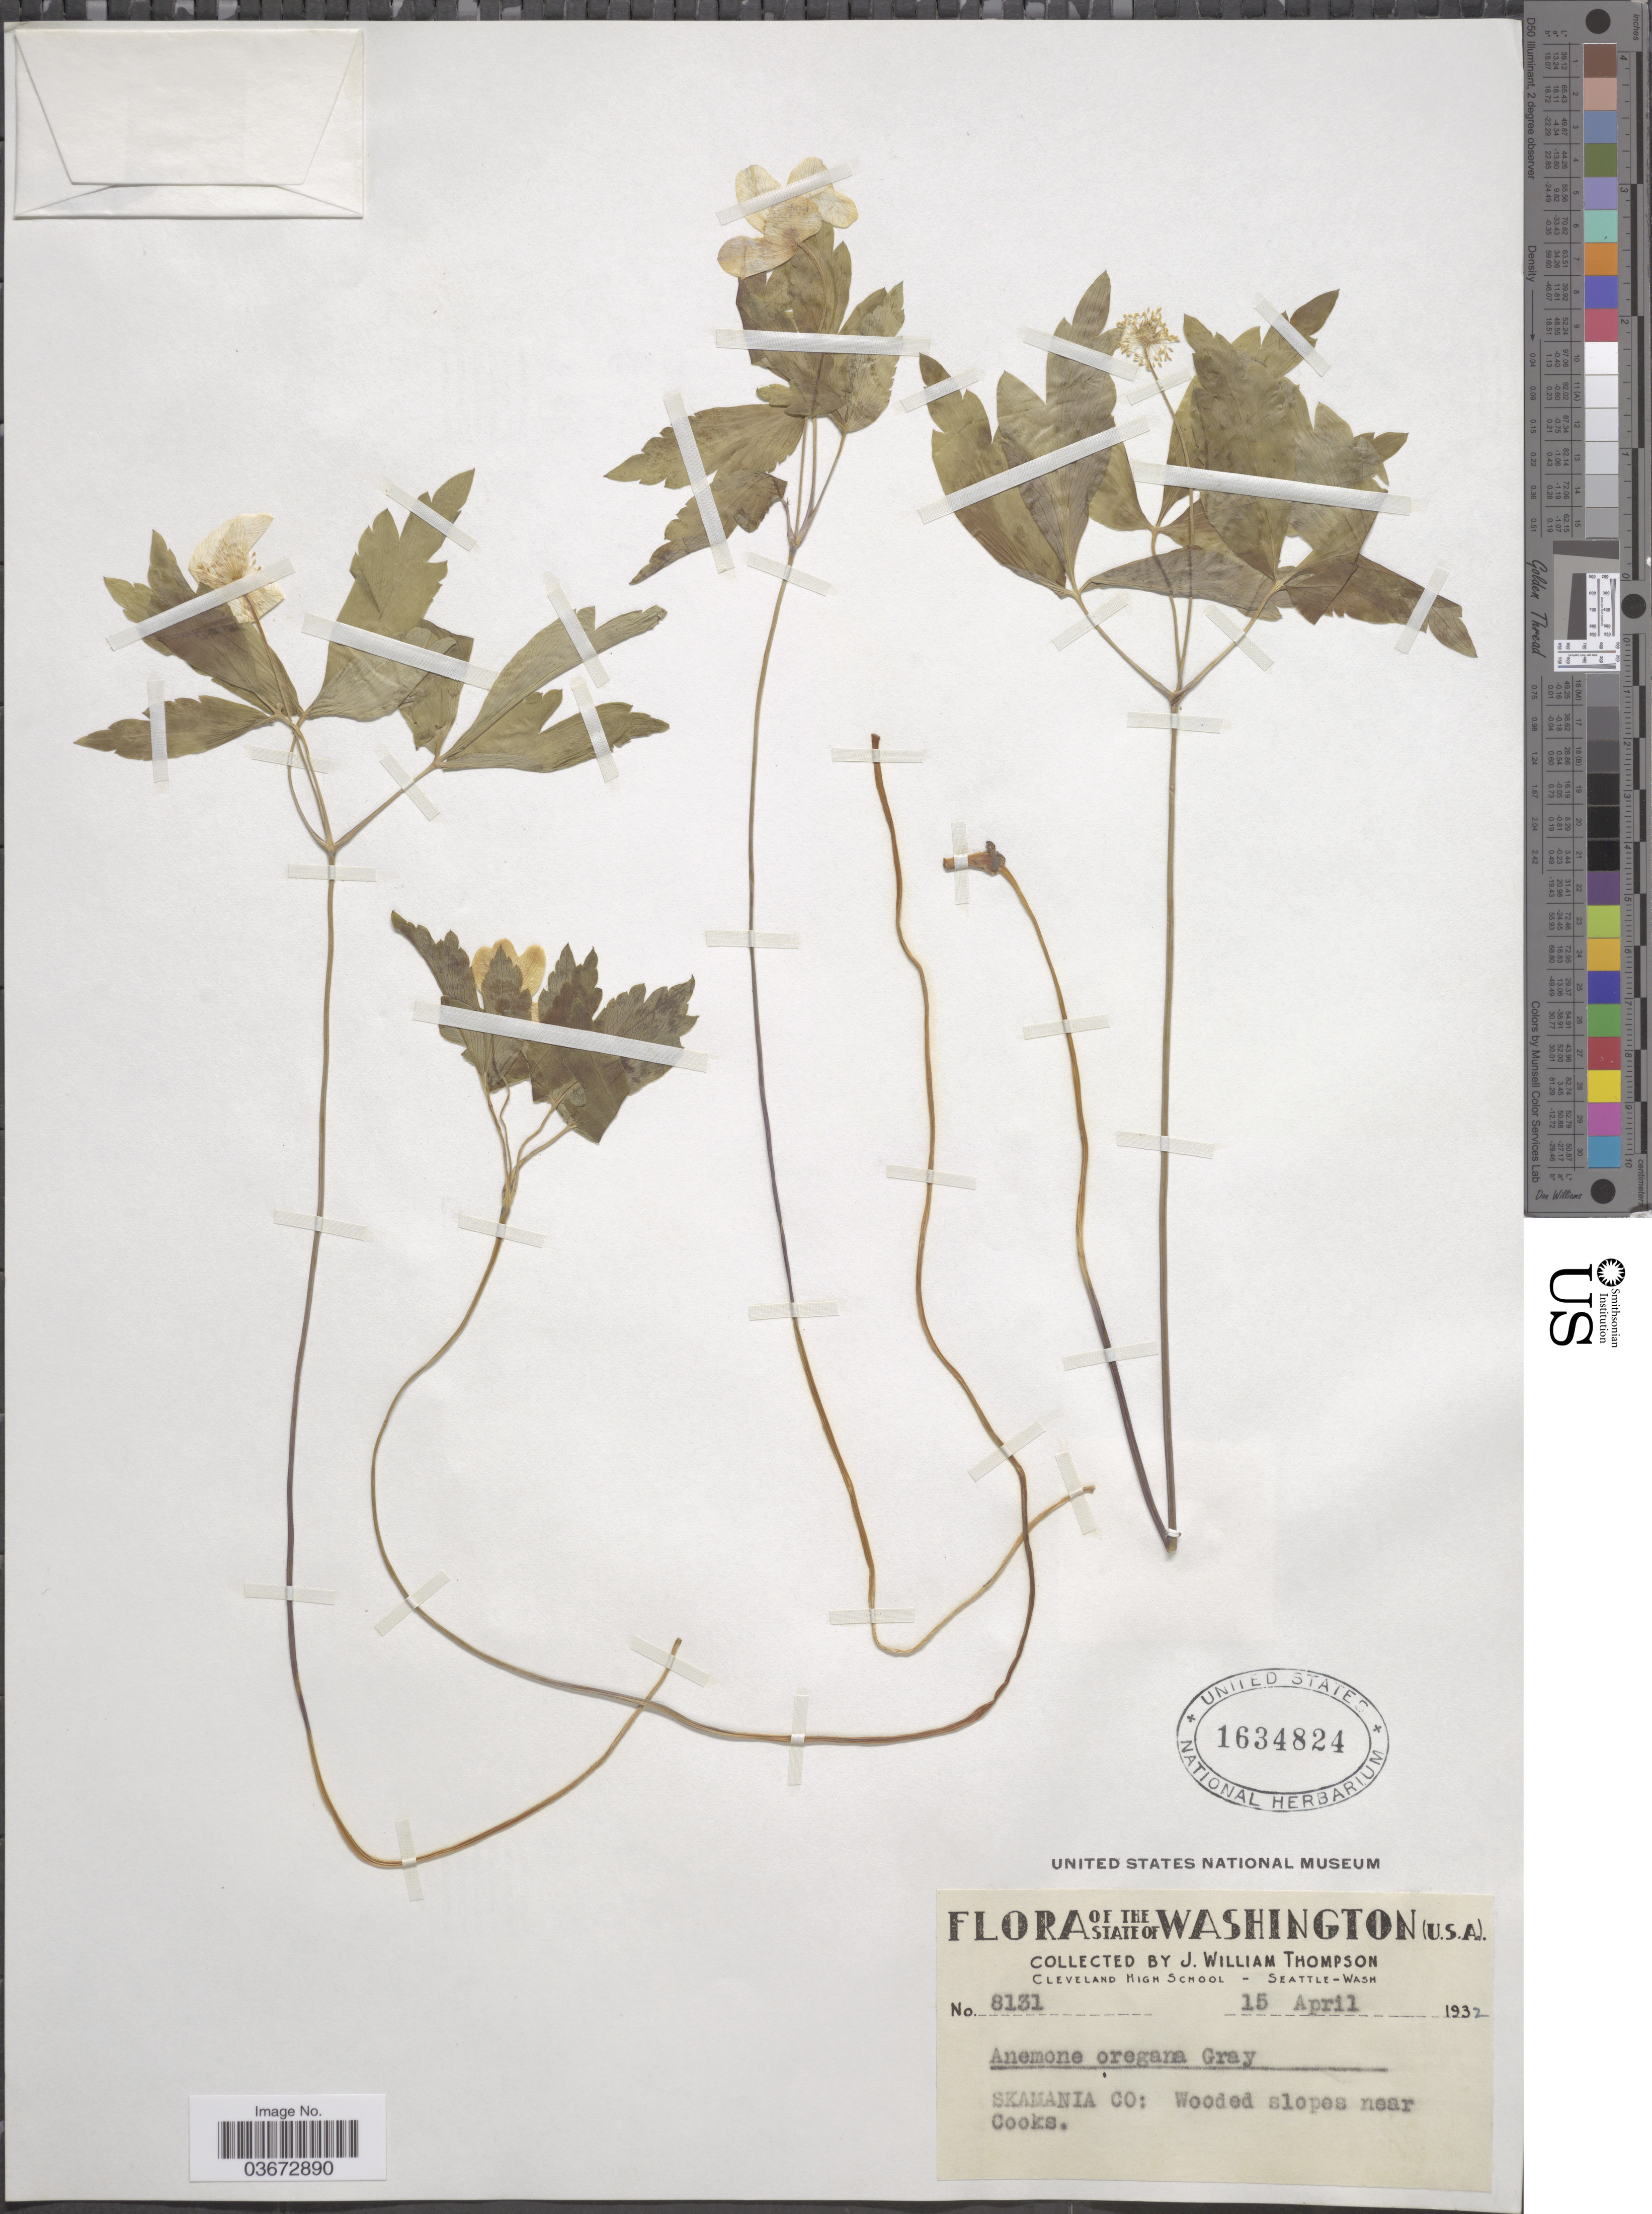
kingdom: Plantae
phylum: Tracheophyta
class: Magnoliopsida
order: Ranunculales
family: Ranunculaceae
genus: Anemone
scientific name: Anemone quinquefolia var. oregana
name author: (A. Gray) B.L. Rob.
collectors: J. W. Thompson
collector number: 8131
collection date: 1932-04-15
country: United States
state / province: Washington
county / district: Skamania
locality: Skamania Co: Wooded slopes near Cooks.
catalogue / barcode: US 1634824